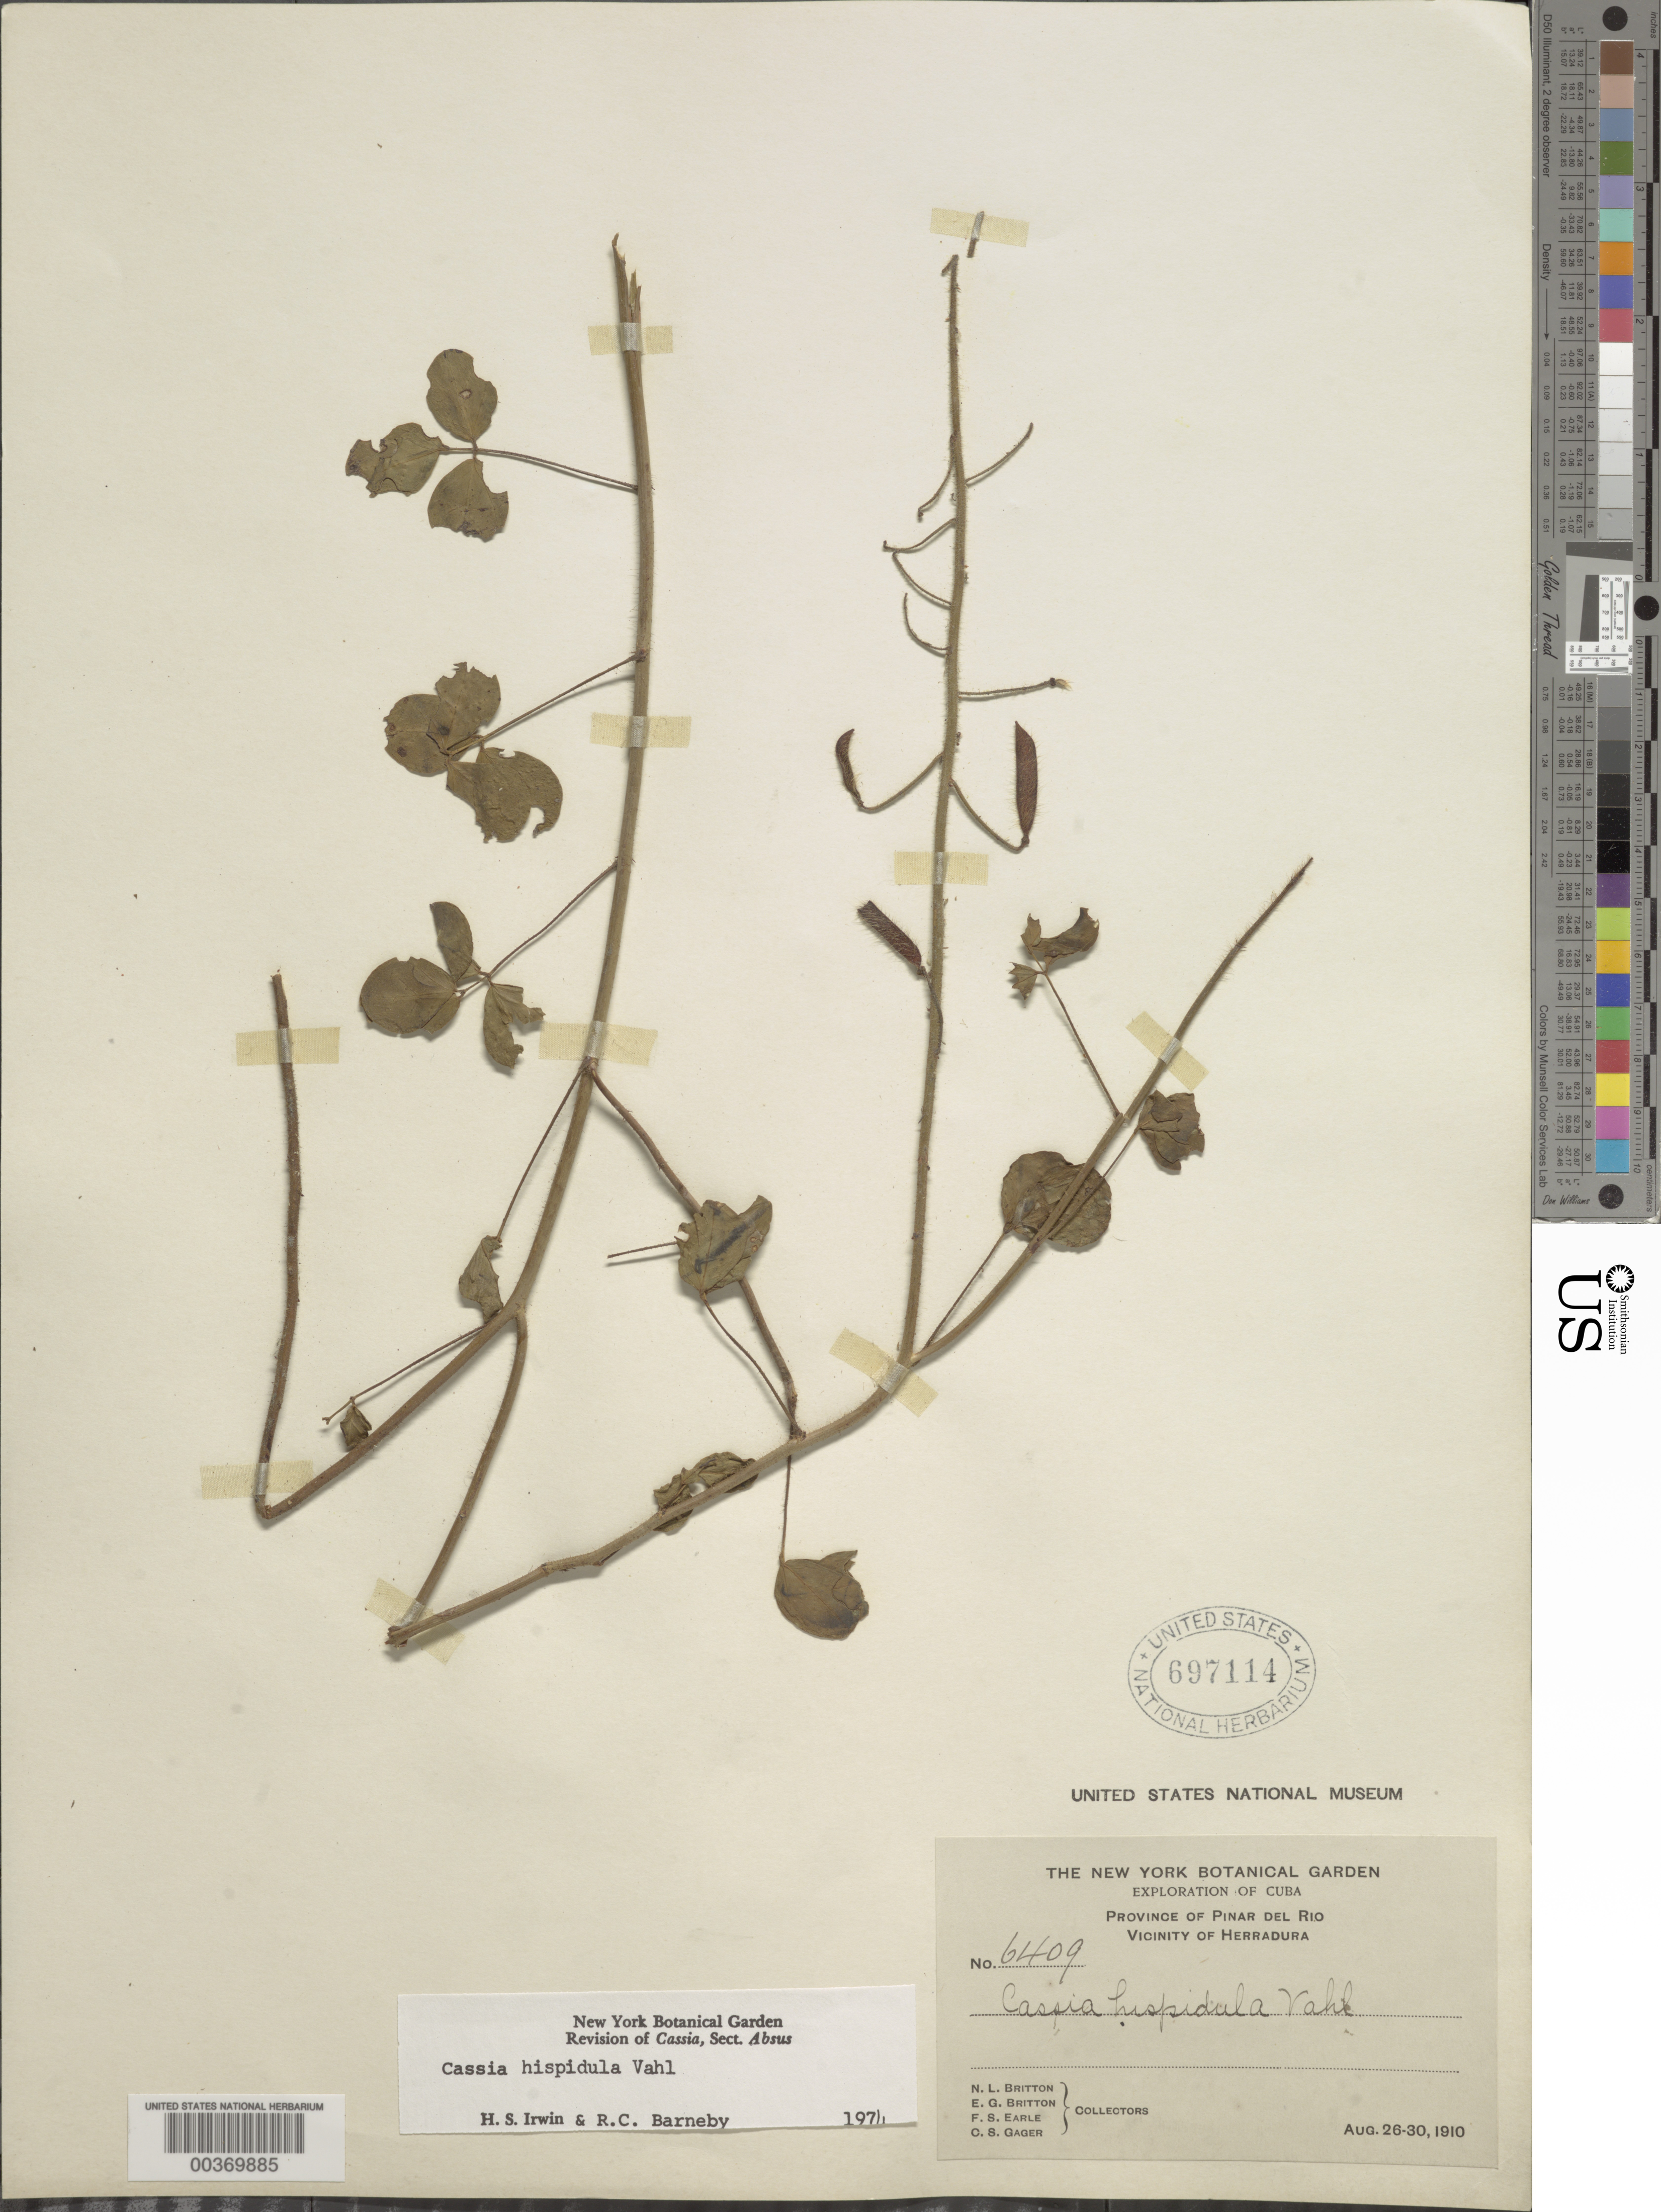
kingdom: Plantae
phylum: Tracheophyta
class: Magnoliopsida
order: Fabales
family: Fabaceae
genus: Chamaecrista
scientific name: Chamaecrista hispidula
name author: (Vahl) H.S. Irwin & Barneby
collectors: N. Britton, E. G. Britton, F. S. Earle & C. Gager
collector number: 6409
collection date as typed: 26 Aug 1910 to 30 Aug 1910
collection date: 1910-08-26/1910-08-30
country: Cuba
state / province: Pinar del Río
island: Greater Antilles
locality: Vicinity of herradura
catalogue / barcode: US 697114